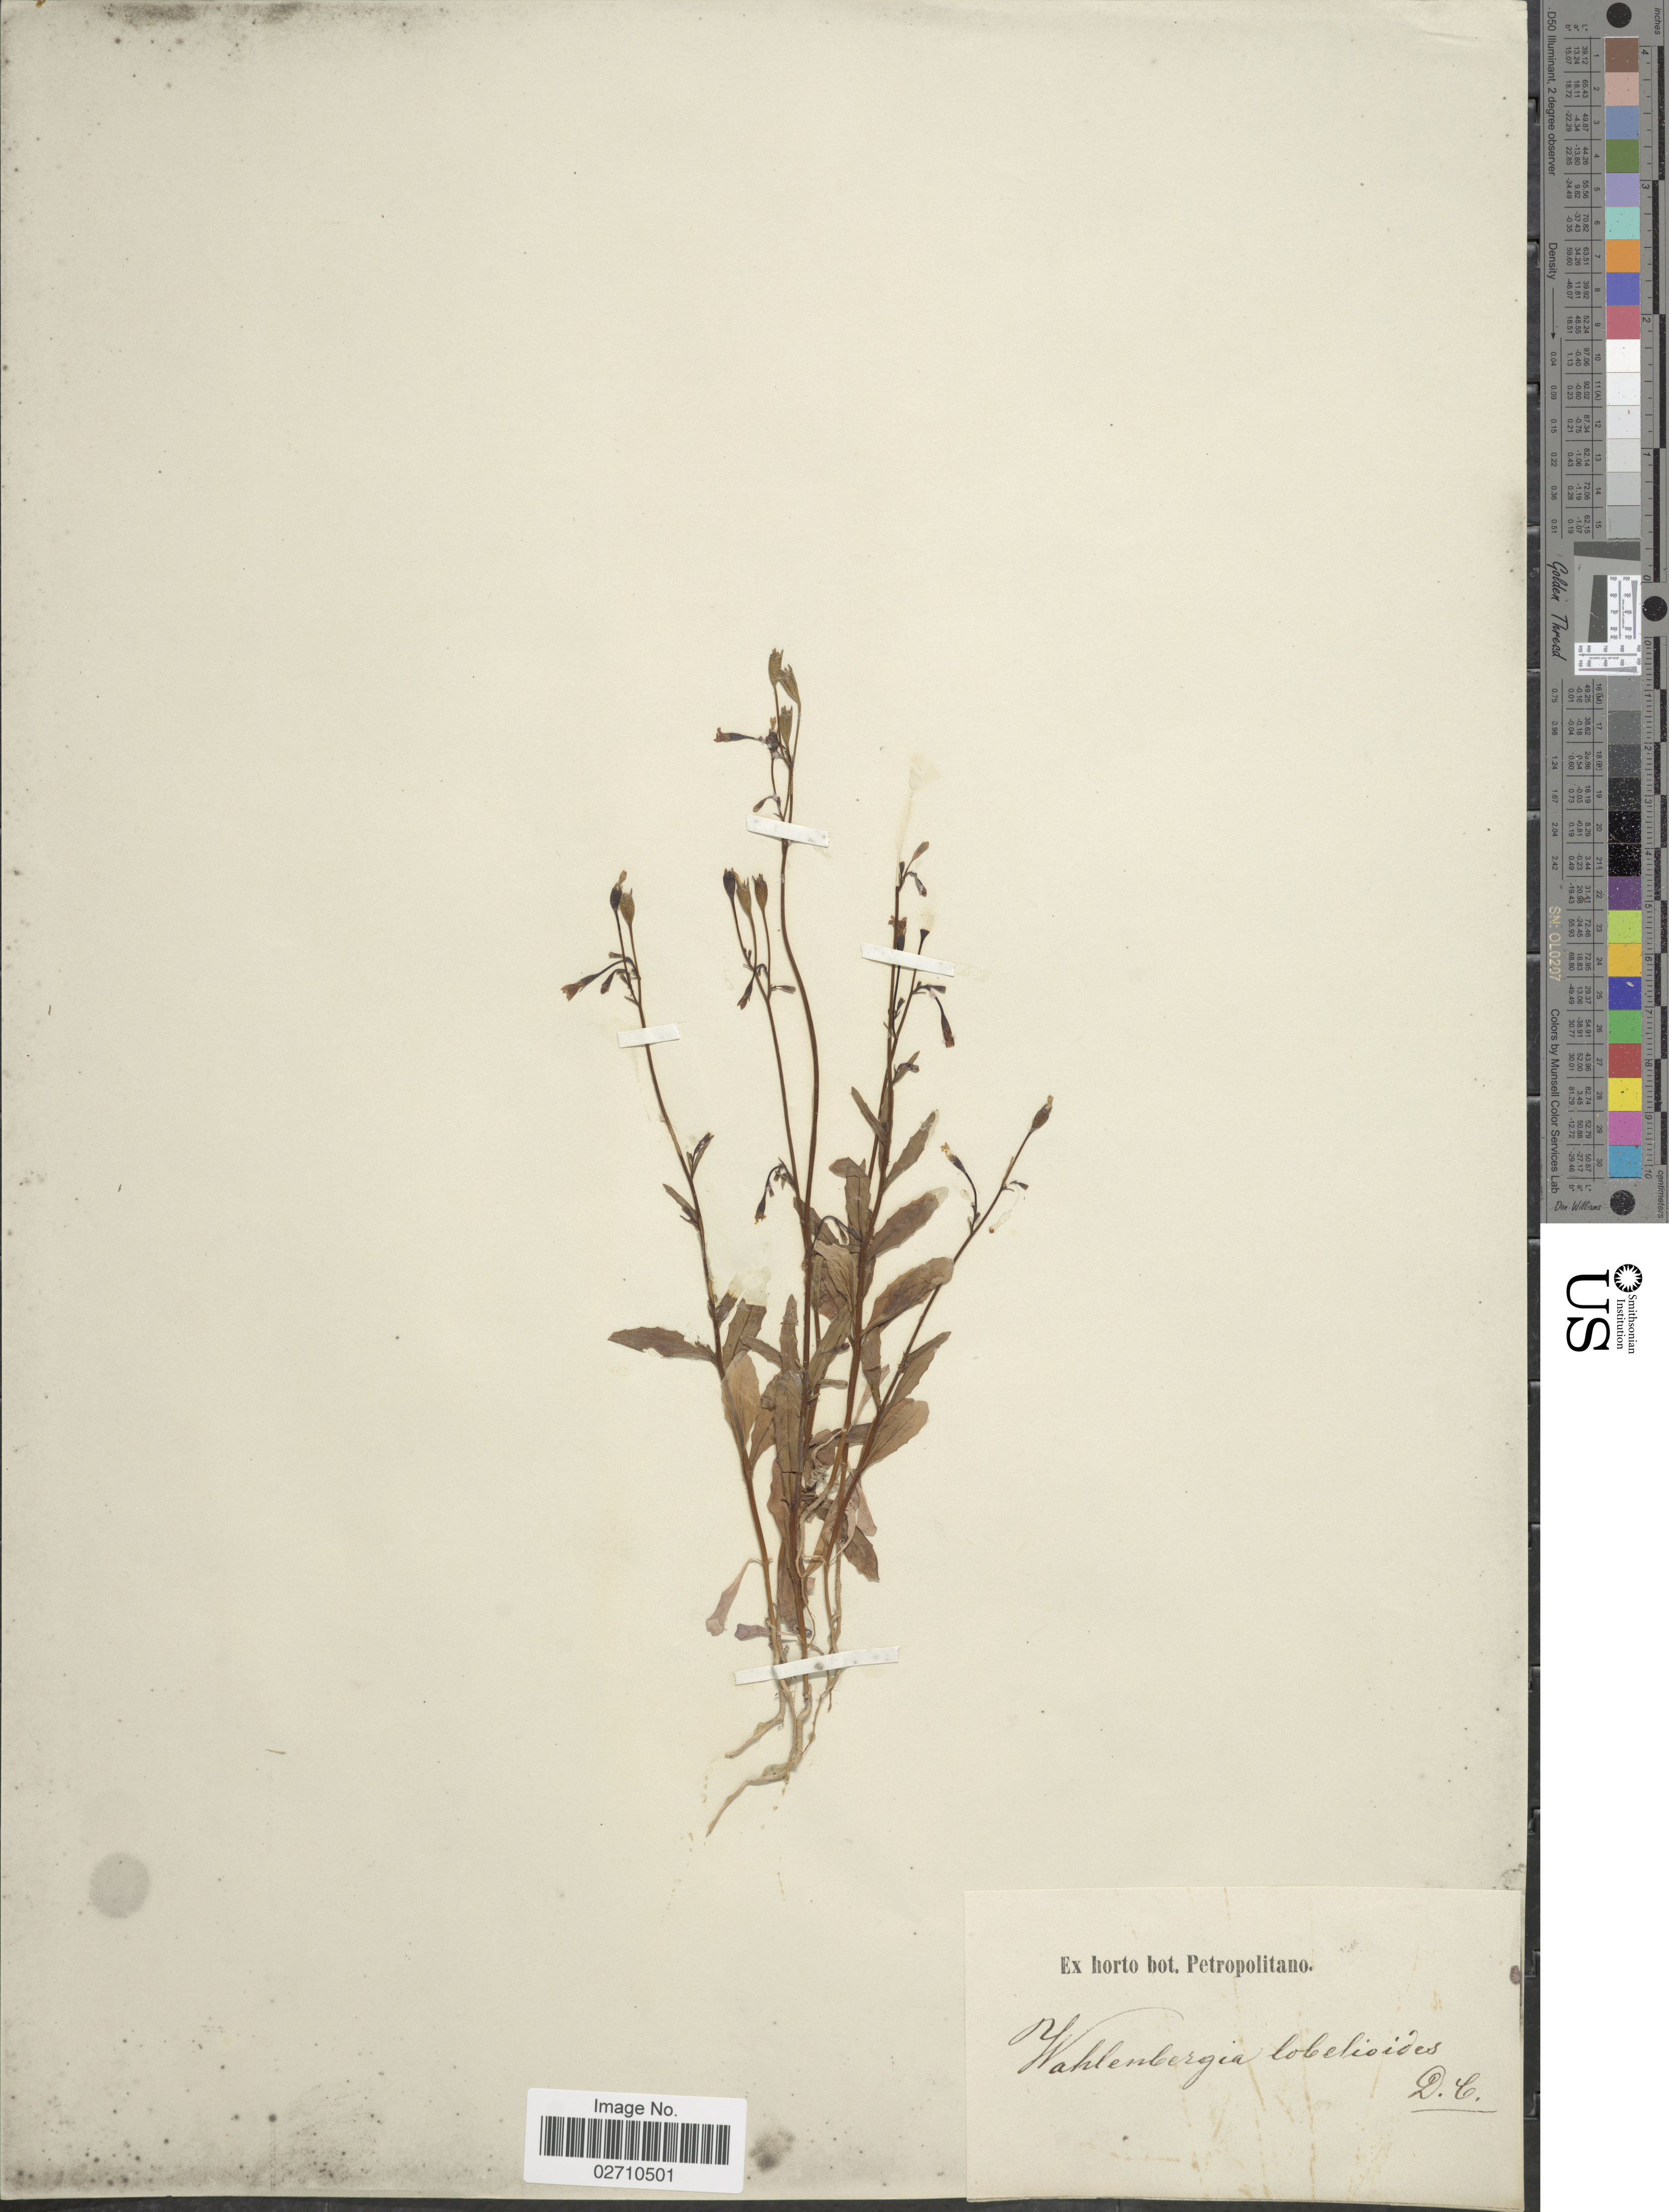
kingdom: Plantae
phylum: Tracheophyta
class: Magnoliopsida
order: Asterales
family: Campanulaceae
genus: Wahlenbergia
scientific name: Wahlenbergia lobelioides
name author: (L. f.) Link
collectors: ex Horto Bot. Petropolitano